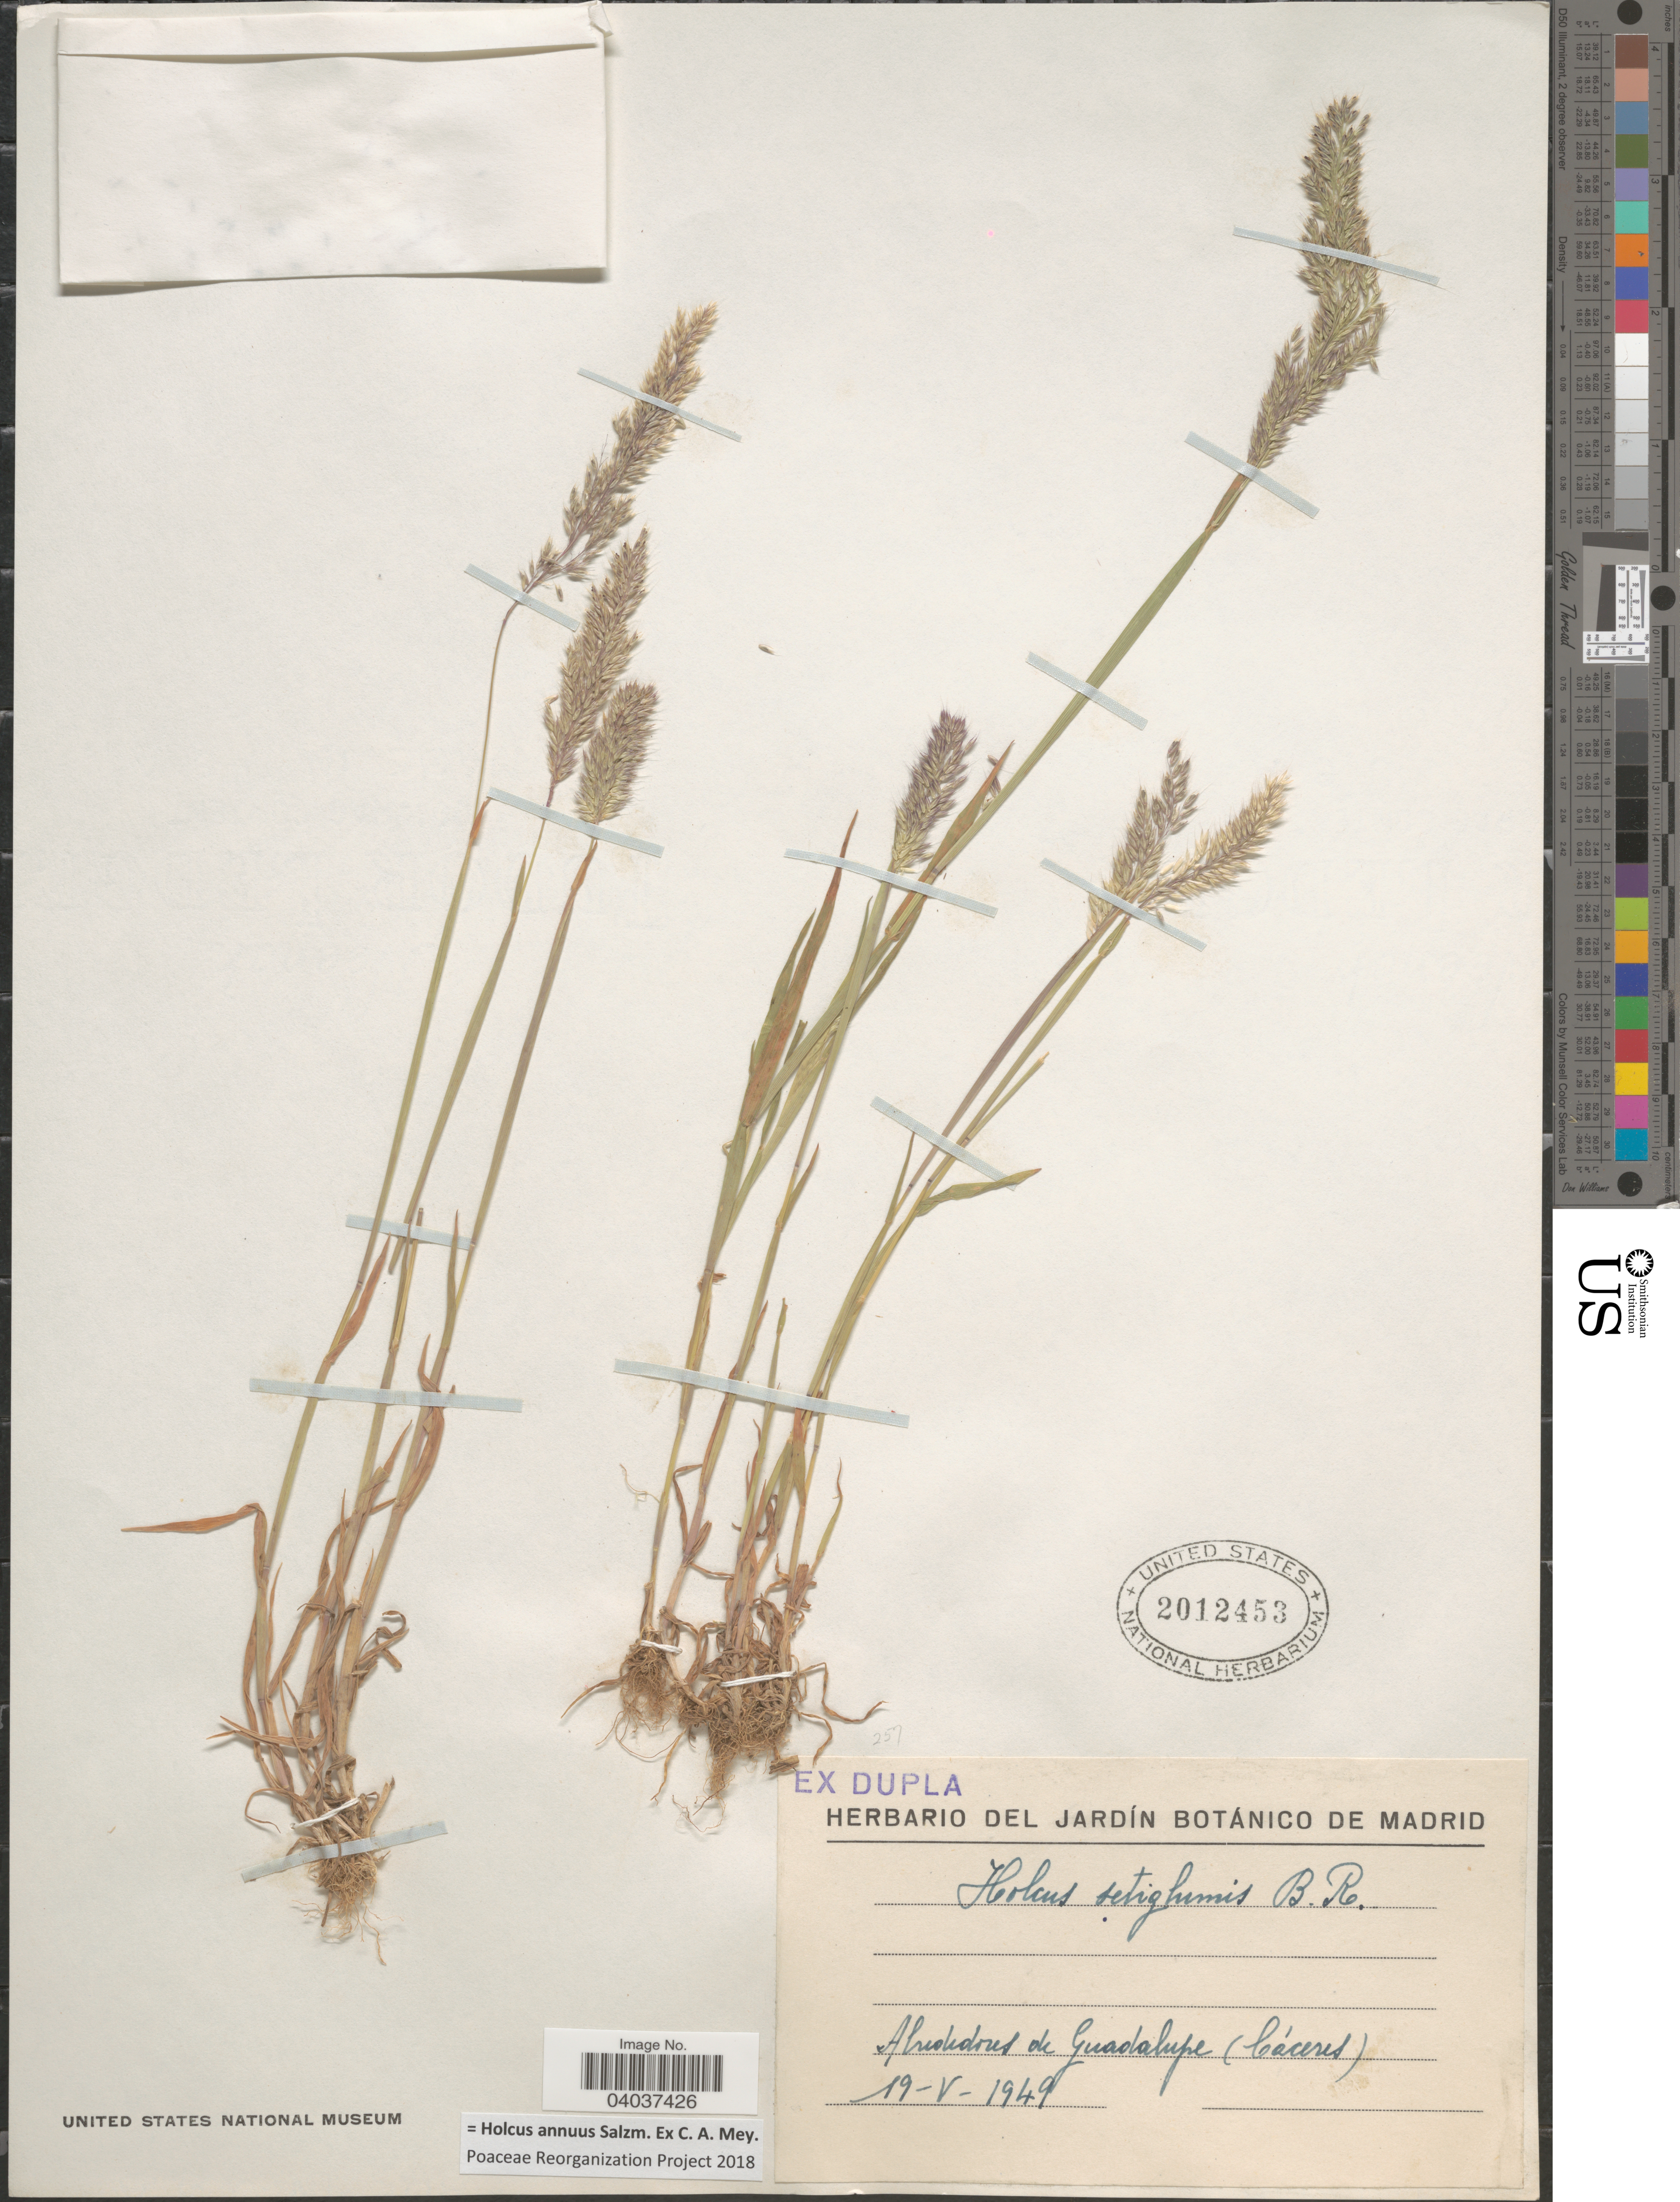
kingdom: Plantae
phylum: Tracheophyta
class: Liliopsida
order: Poales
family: Poaceae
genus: Holcus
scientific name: Holcus annuus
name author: Salzm. ex C.A. Mey.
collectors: Ex herb. Jardín Botánico de Madrid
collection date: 1949-05-19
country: Spain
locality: Alrededores de Guadalupe (Cáceres).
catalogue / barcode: US 2012453